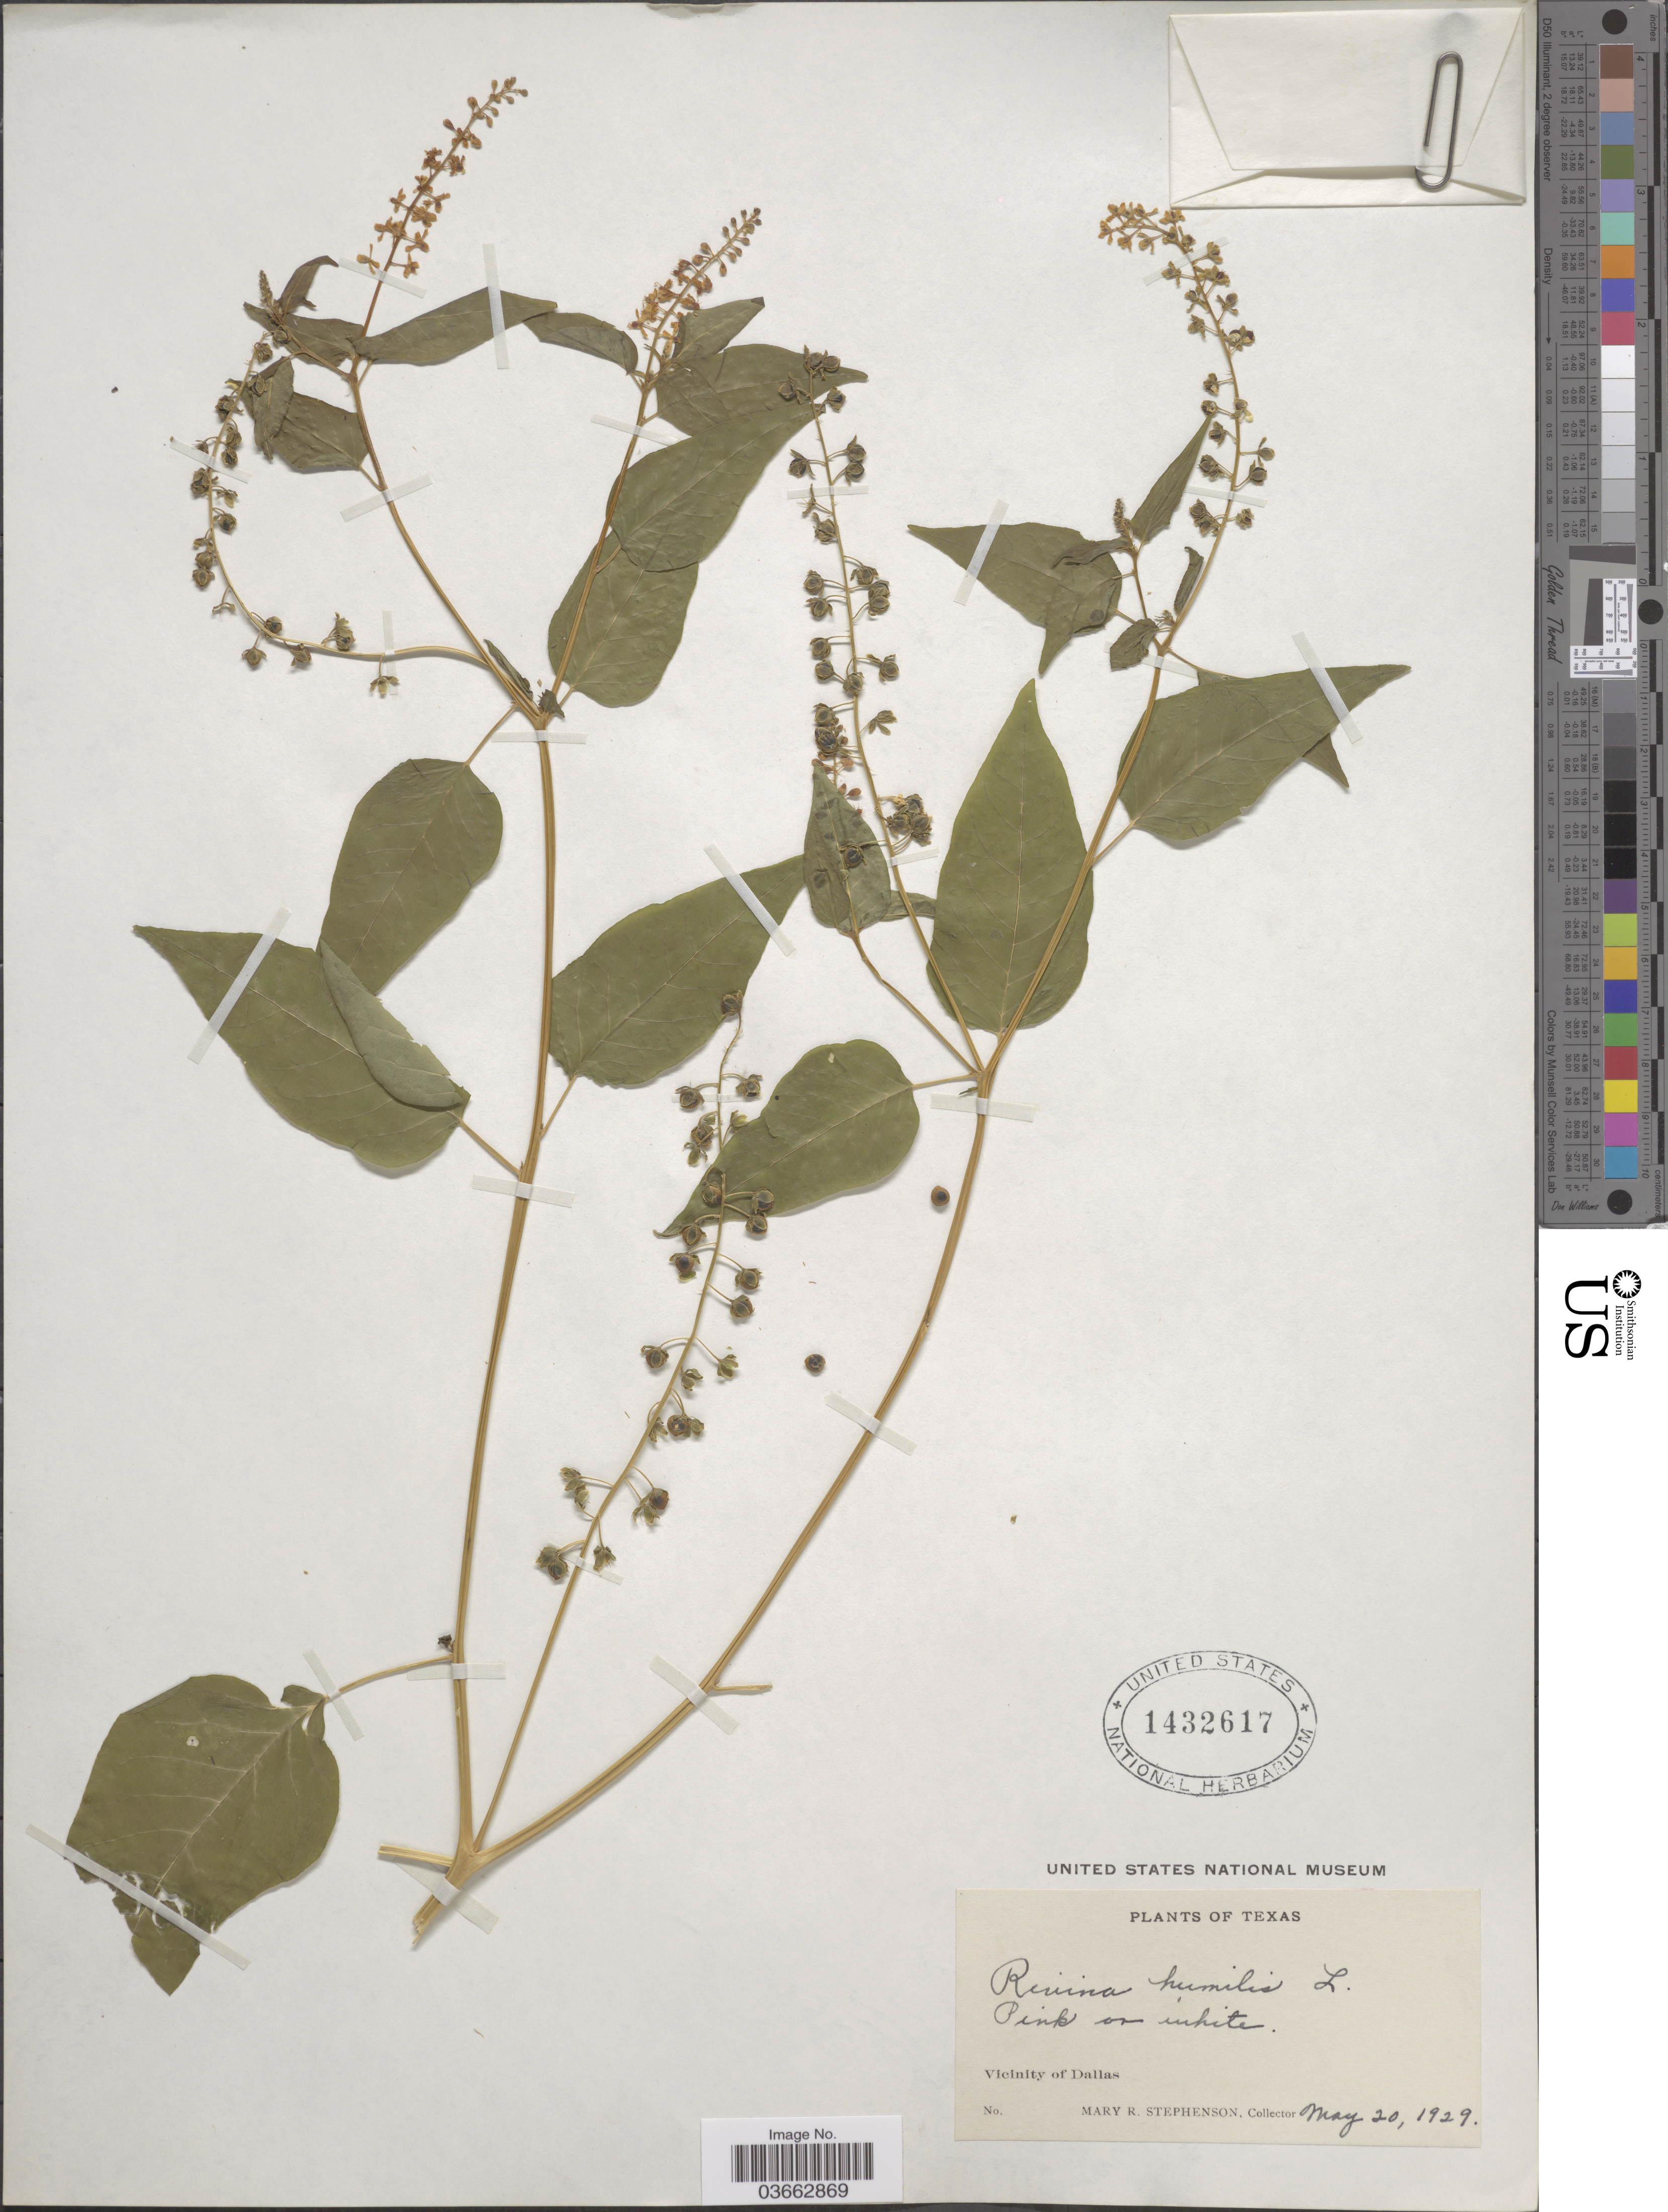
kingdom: Plantae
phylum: Tracheophyta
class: Magnoliopsida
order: Caryophyllales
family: Phytolaccaceae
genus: Rivina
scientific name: Rivina humilis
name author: L.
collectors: M. Stephenson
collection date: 1929-05-20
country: United States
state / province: Texas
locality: Vicinity of Dallas.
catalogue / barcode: US 1432617